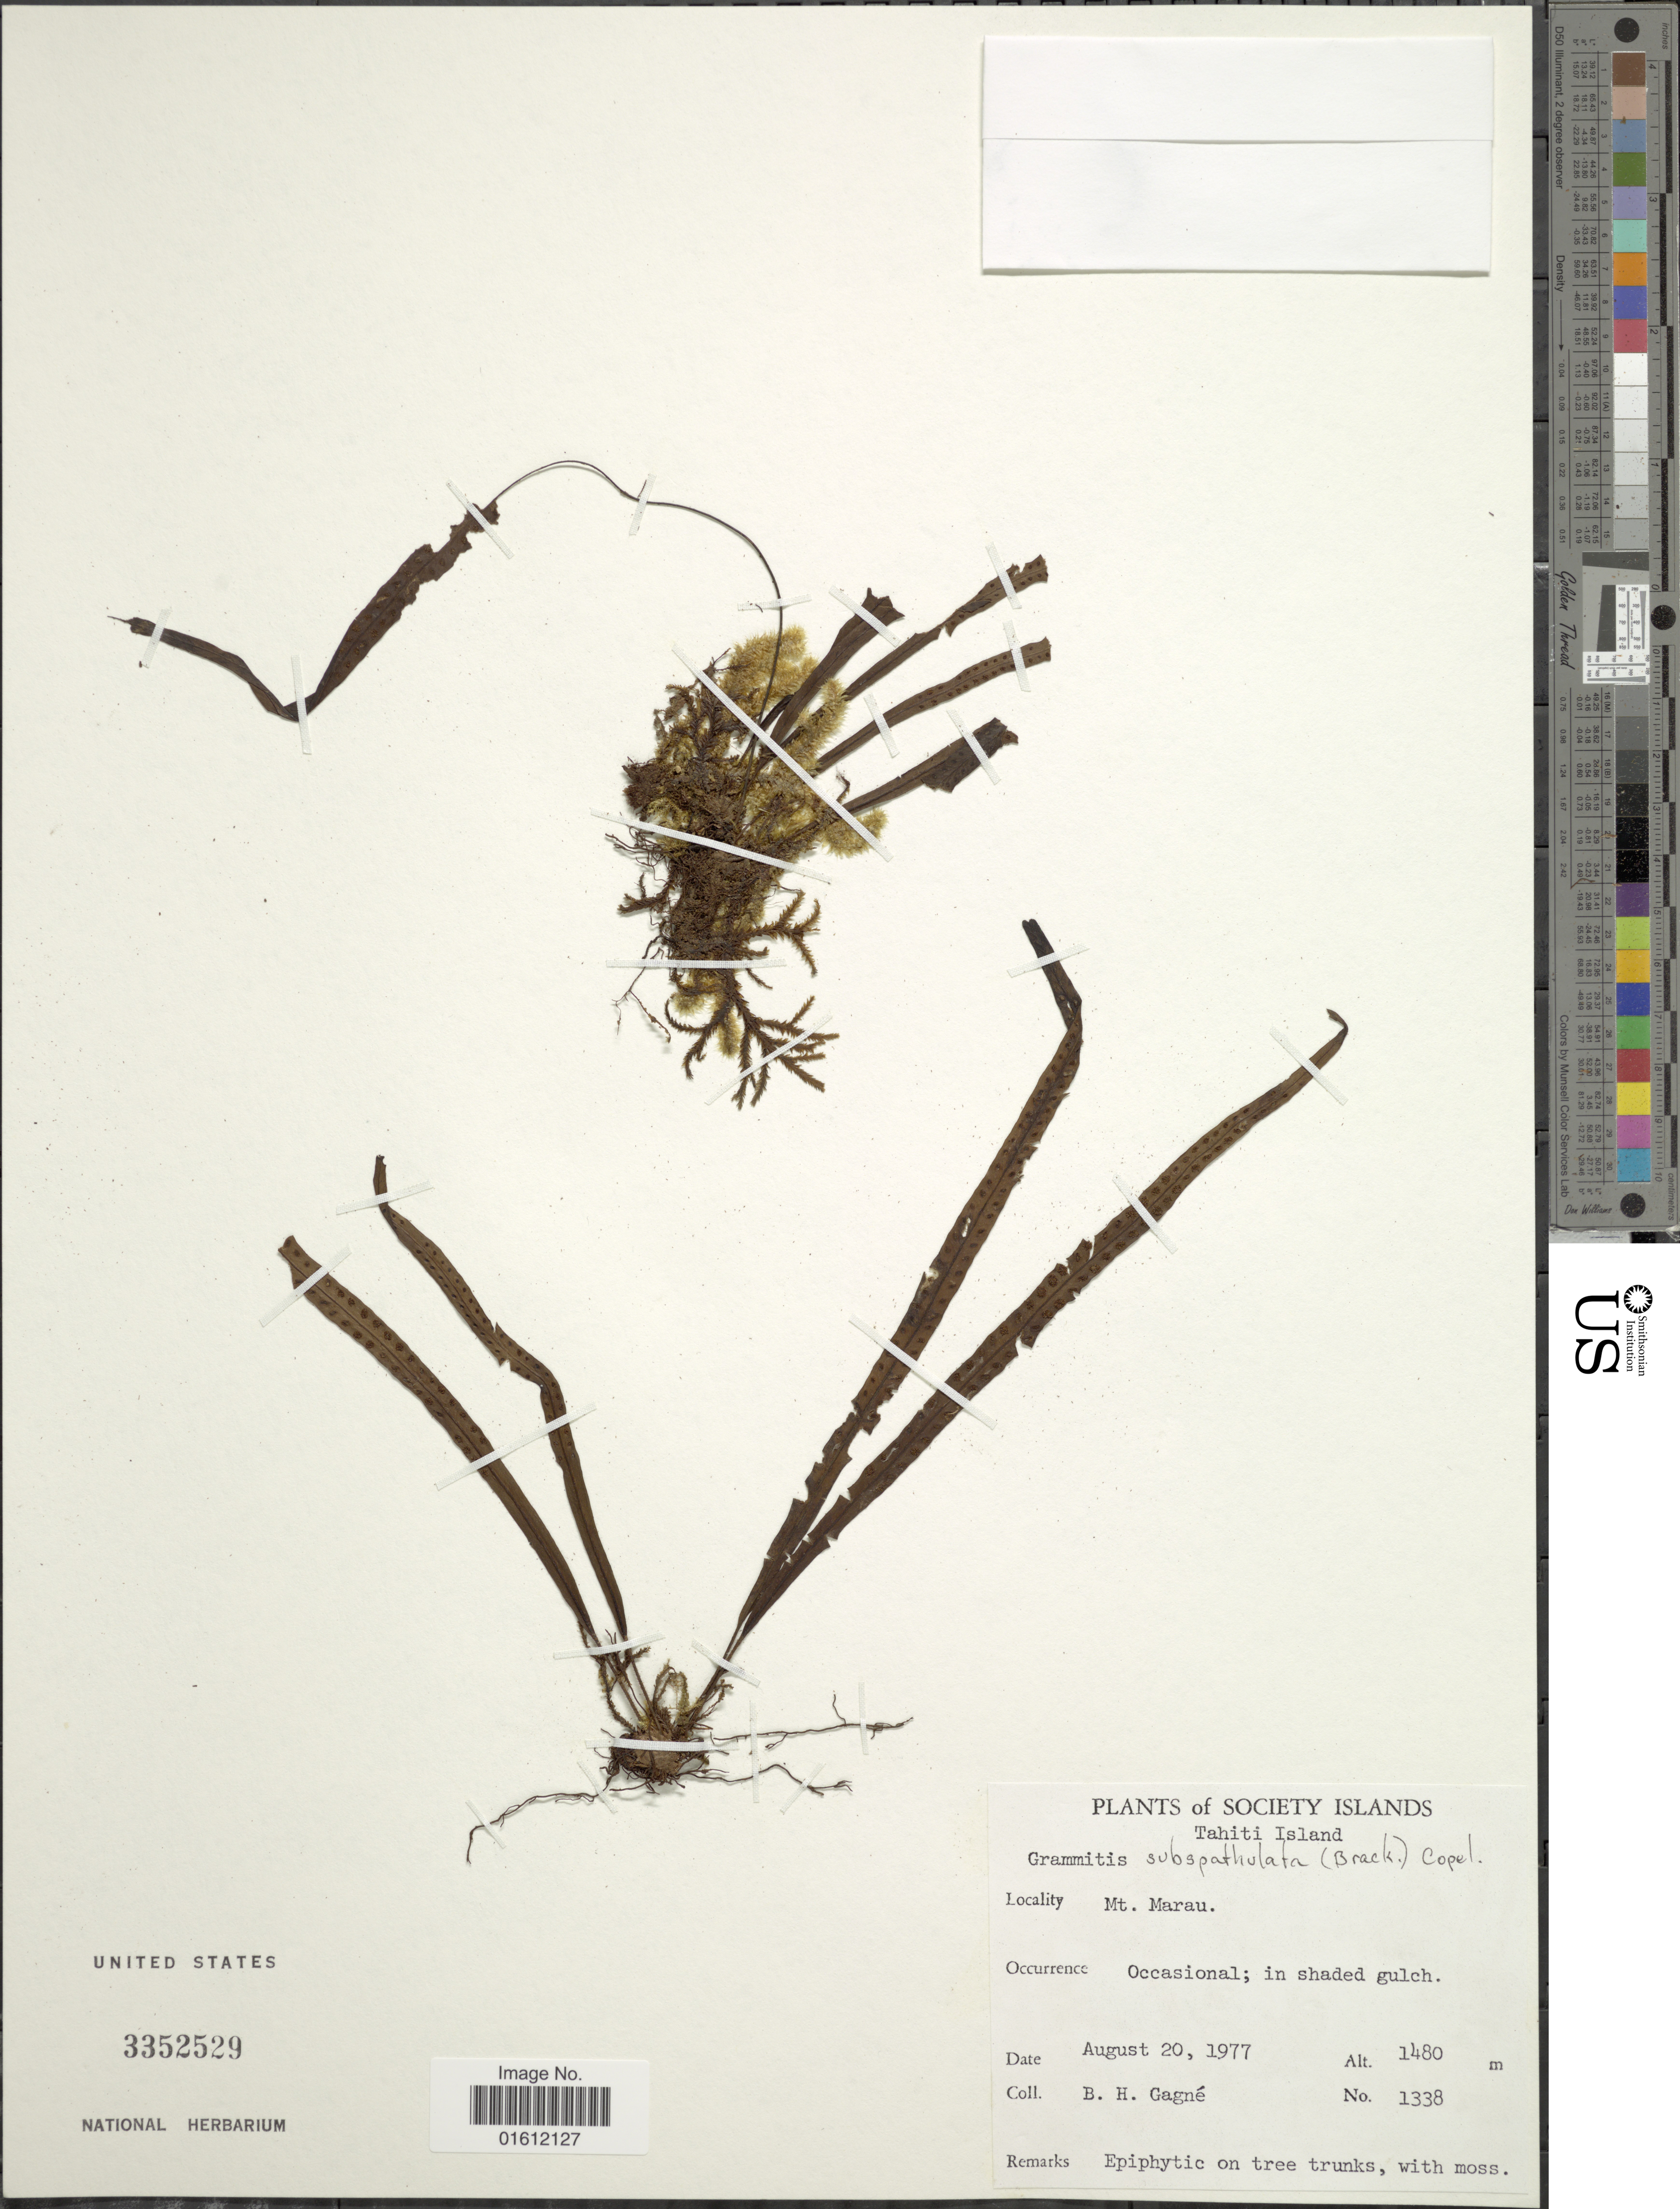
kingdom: Plantae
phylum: Tracheophyta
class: Polypodiopsida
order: Polypodiales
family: Polypodiaceae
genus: Oreogrammitis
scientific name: Oreogrammitis subspathulata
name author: (Brack.) Parris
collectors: B. H. Gagné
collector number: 1338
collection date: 1977-08-20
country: French Polynesia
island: Tahiti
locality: Society Islands, Tahiti Island, Mt Marau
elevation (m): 1480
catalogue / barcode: US 3352529